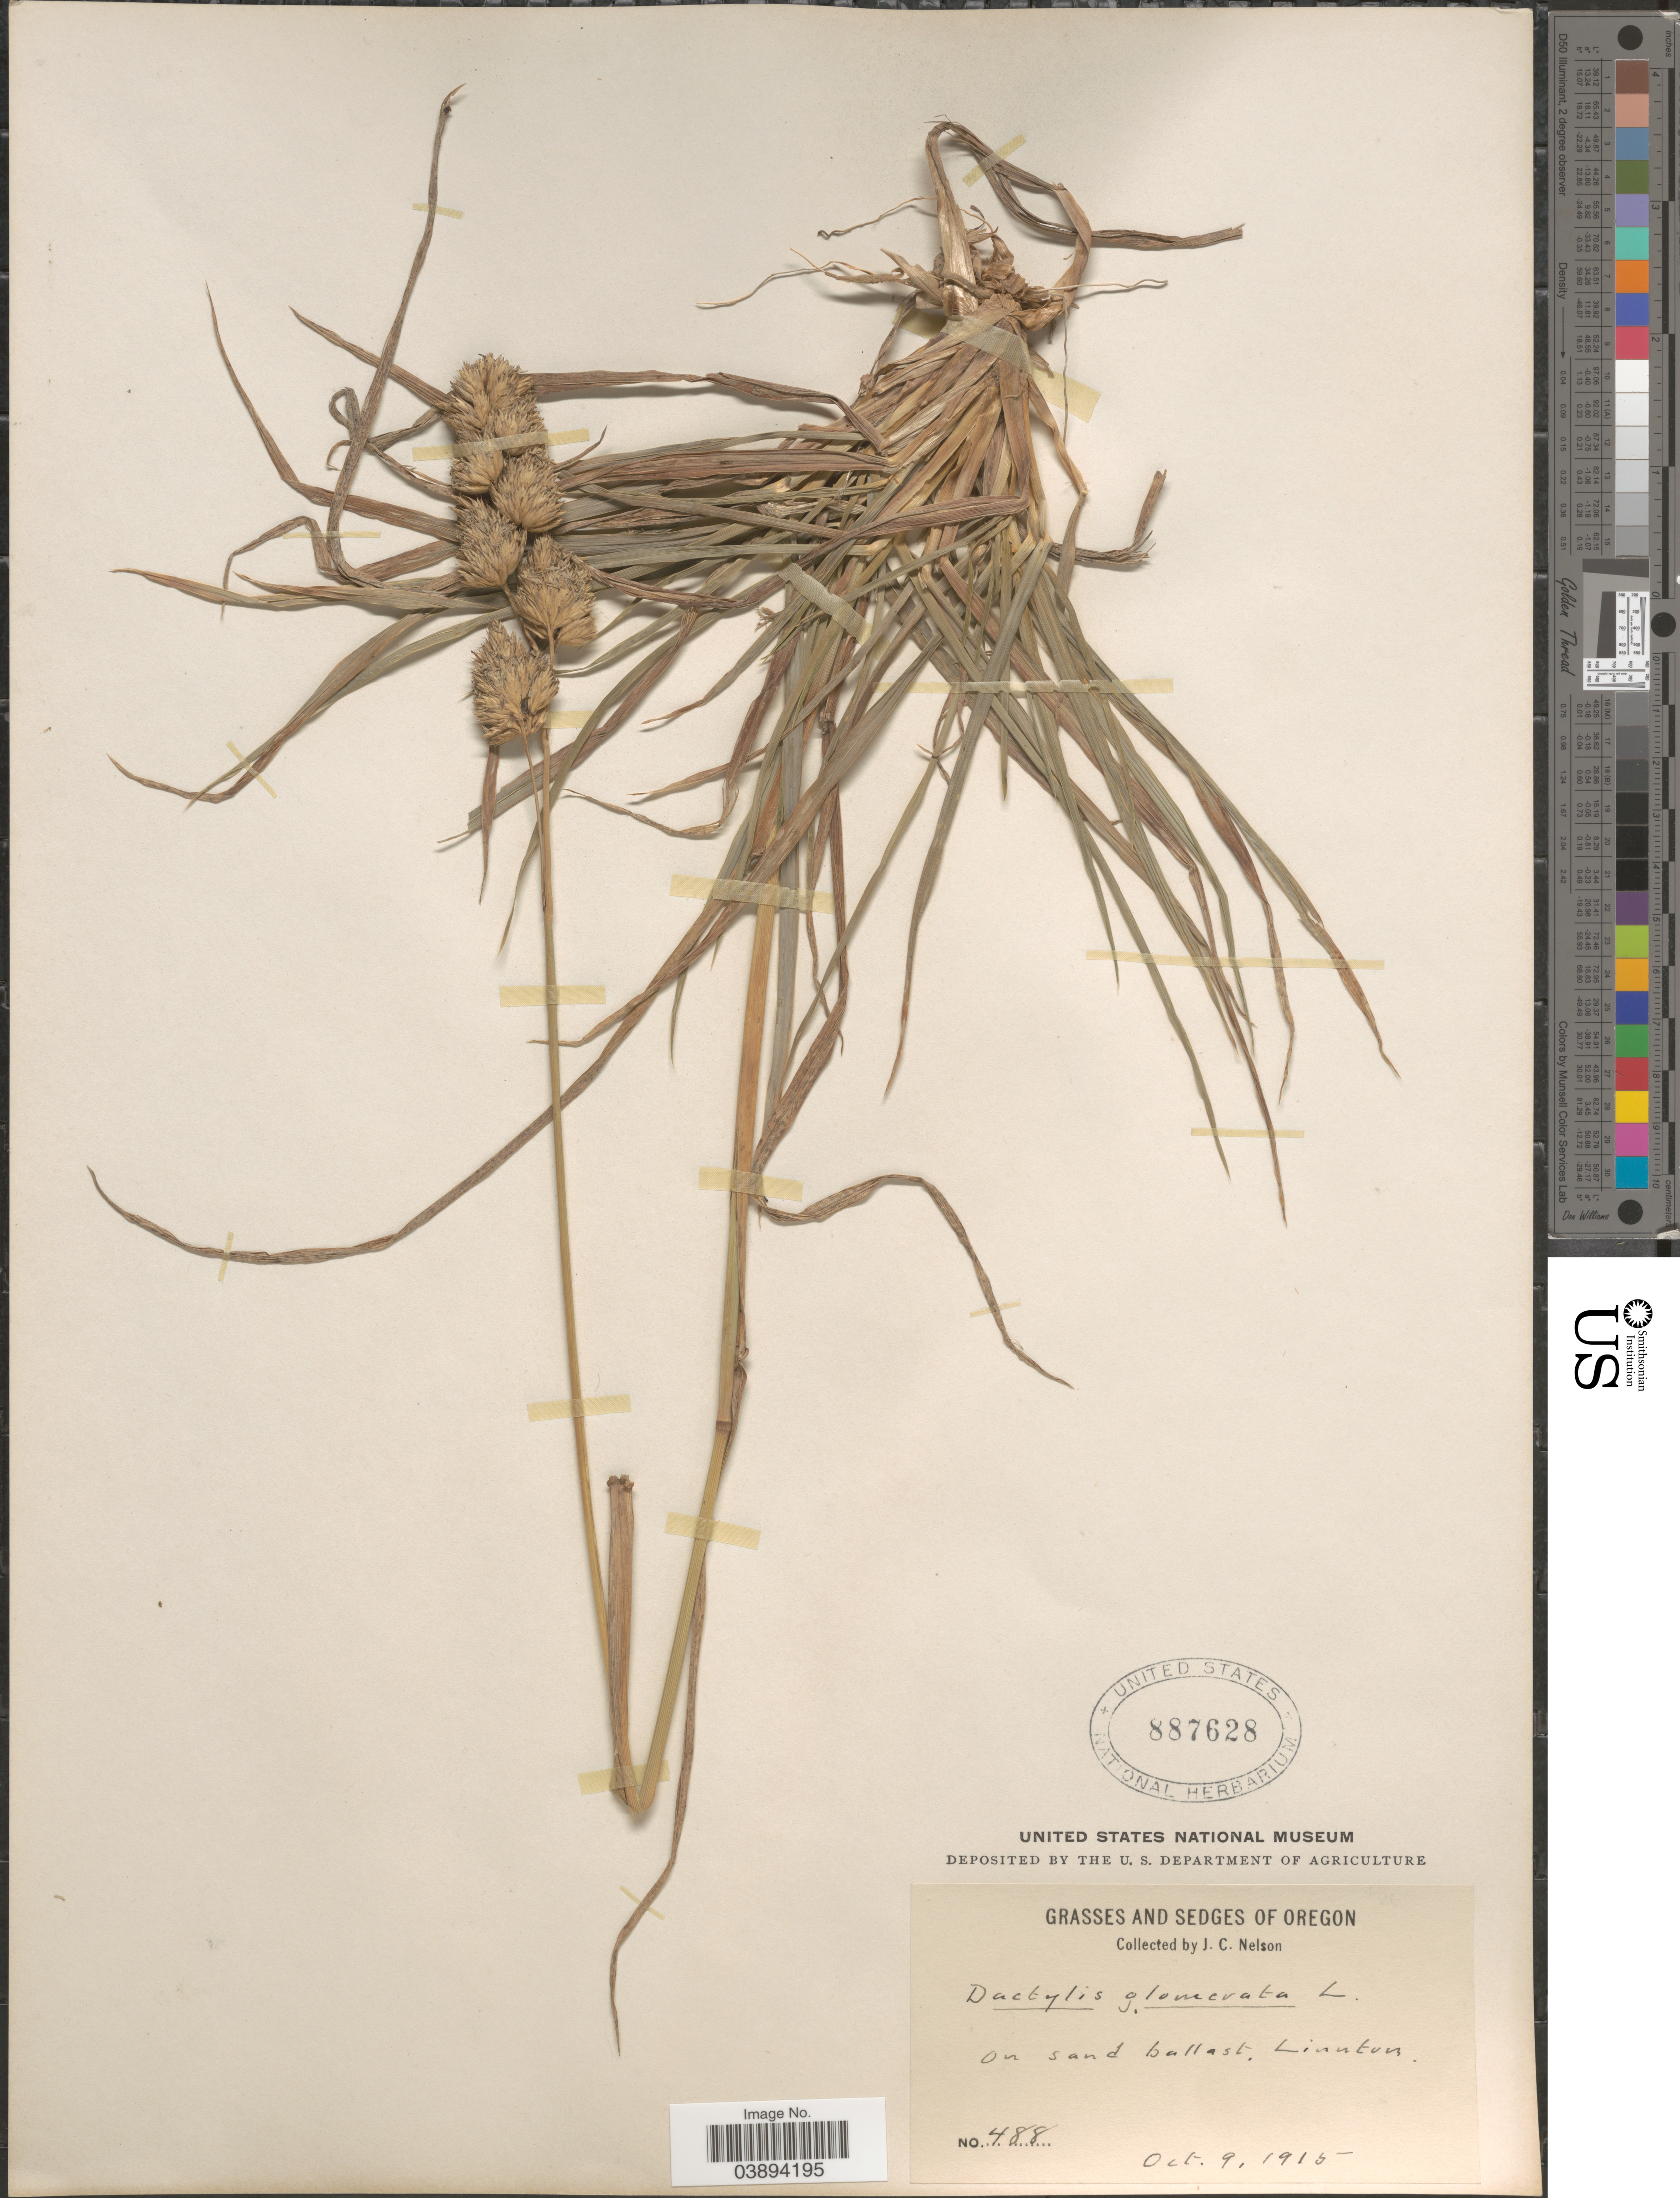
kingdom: Plantae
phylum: Tracheophyta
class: Liliopsida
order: Poales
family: Poaceae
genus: Dactylis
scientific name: Dactylis glomerata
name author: L.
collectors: J. C. Nelson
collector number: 488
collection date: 1915-10-09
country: United States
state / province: Oregon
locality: Linnton.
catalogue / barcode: US 887628